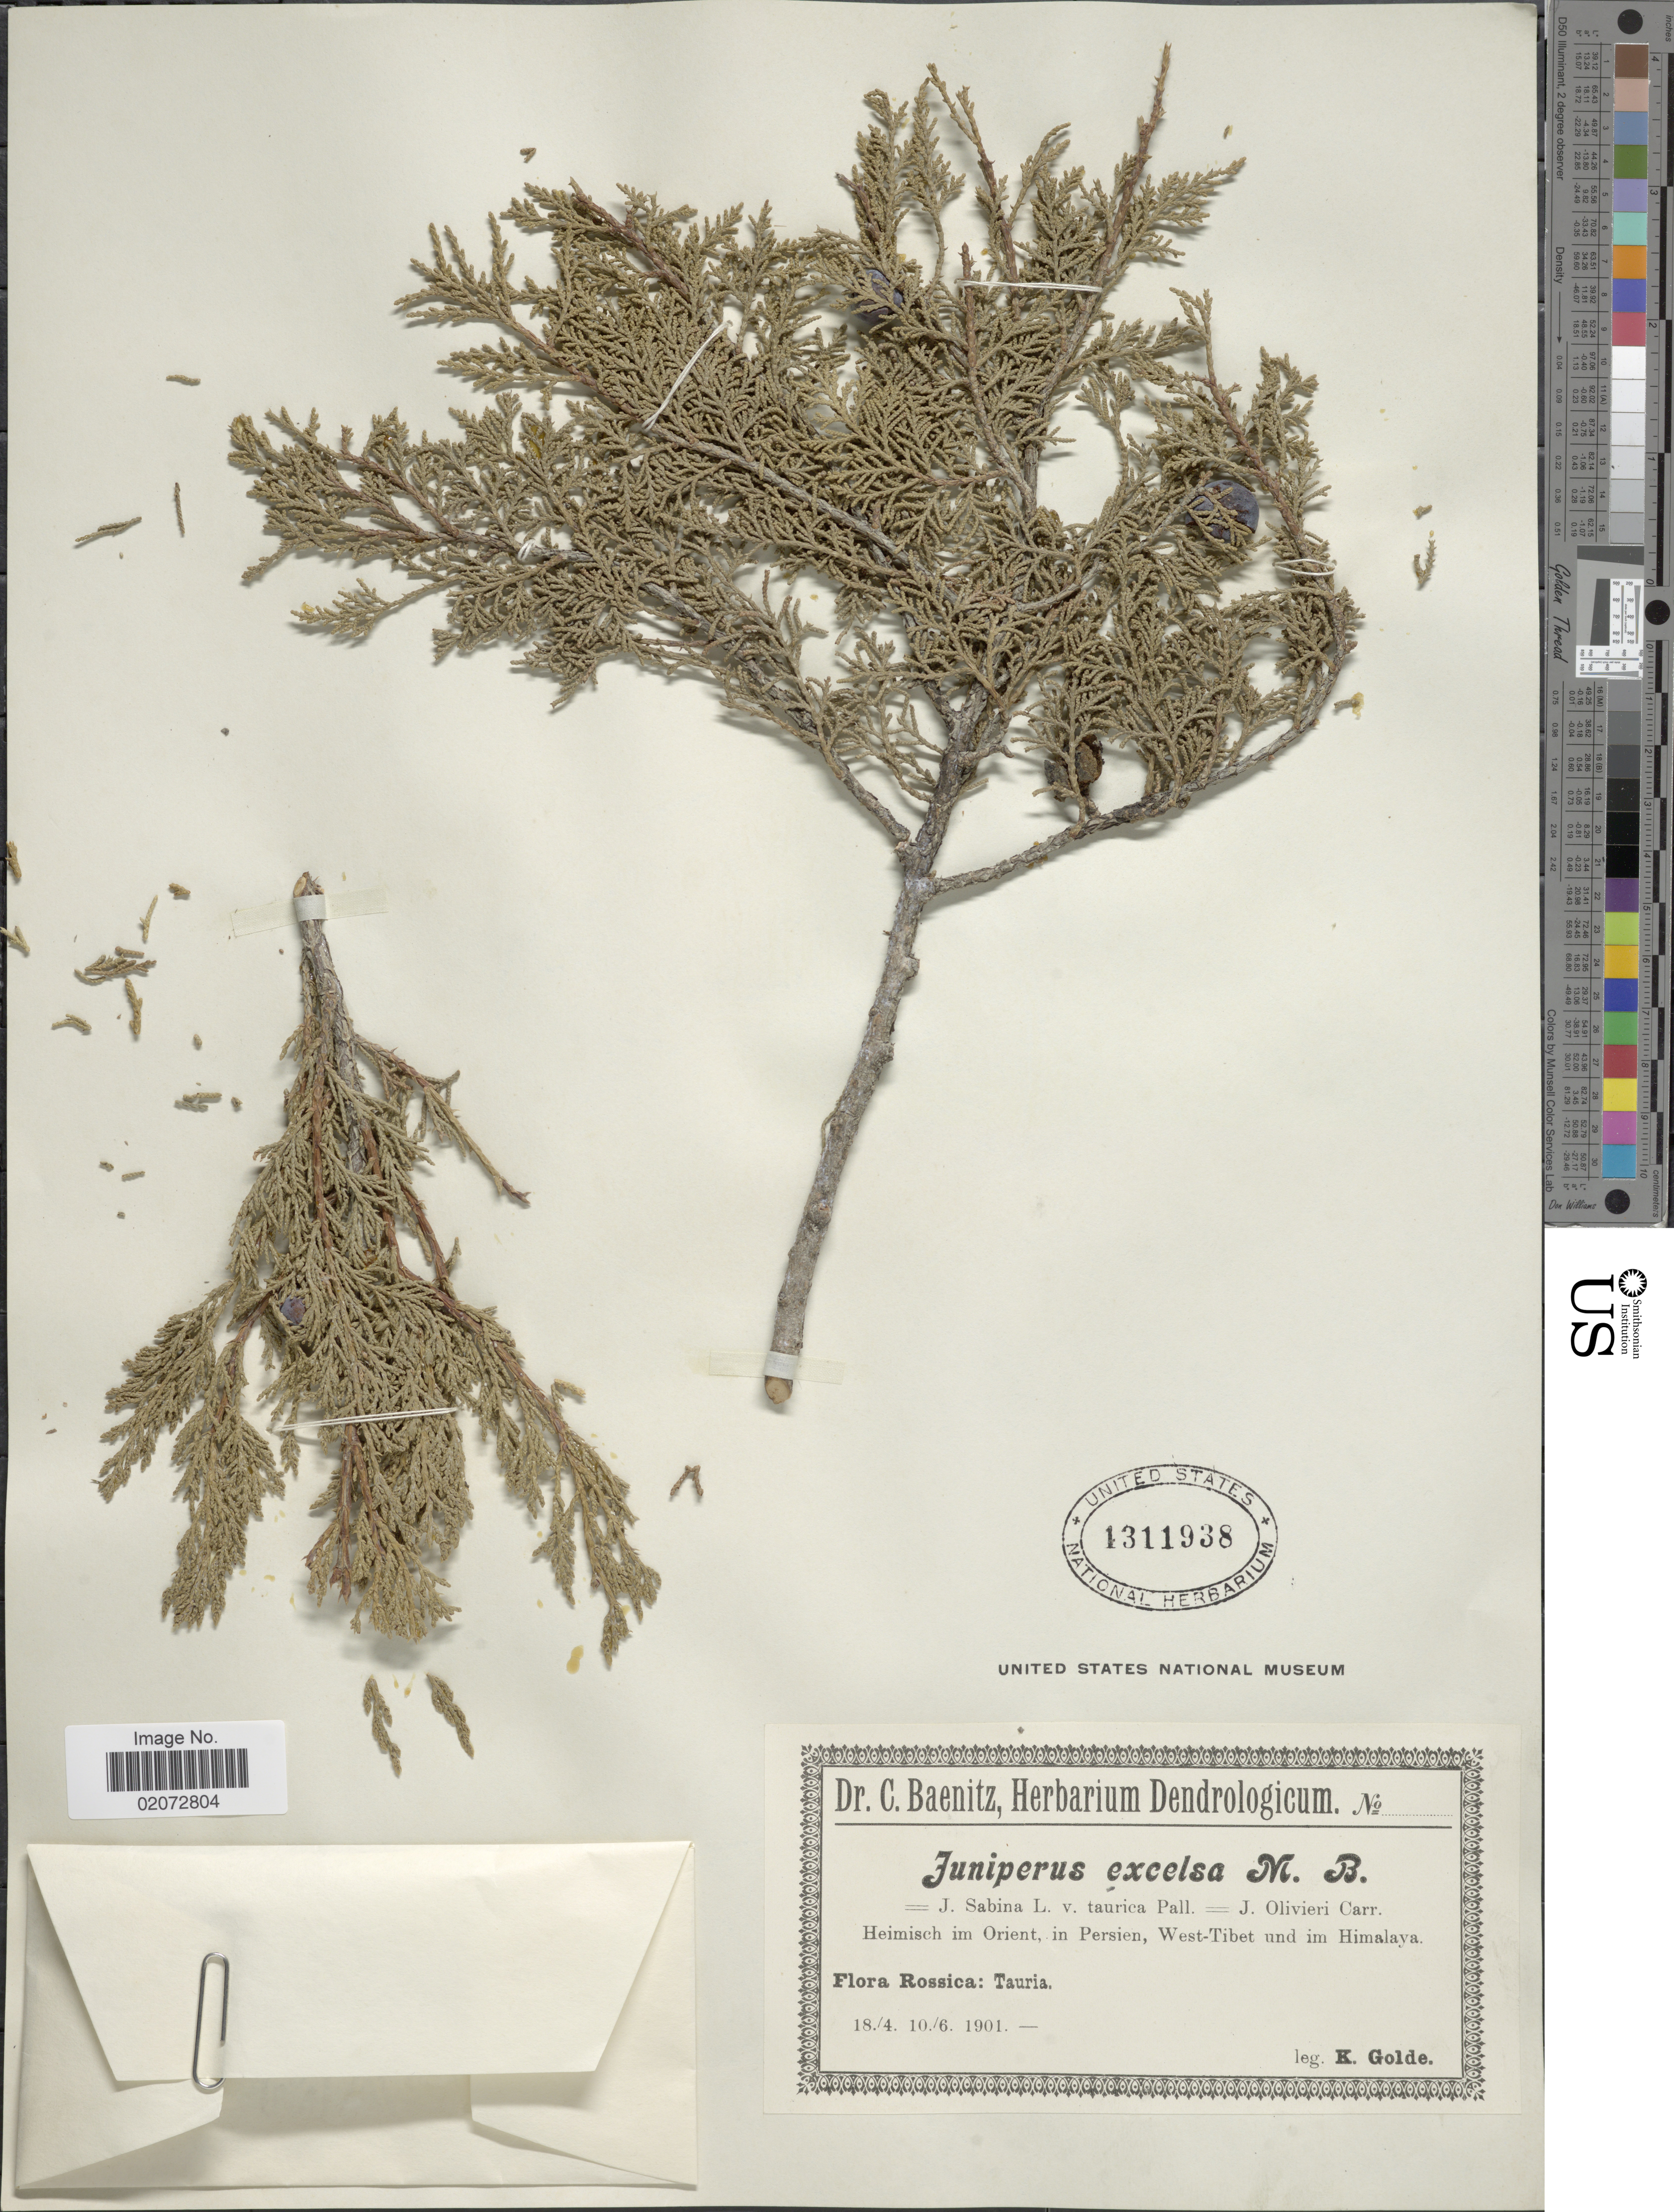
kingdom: Plantae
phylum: Tracheophyta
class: Pinopsida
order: Pinales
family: Cupressaceae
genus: Juniperus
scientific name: Juniperus excelsa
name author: M. Bieb.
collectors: K. Golde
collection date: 1901-04-18/1901-06-10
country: China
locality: Tauria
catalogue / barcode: US 1311938